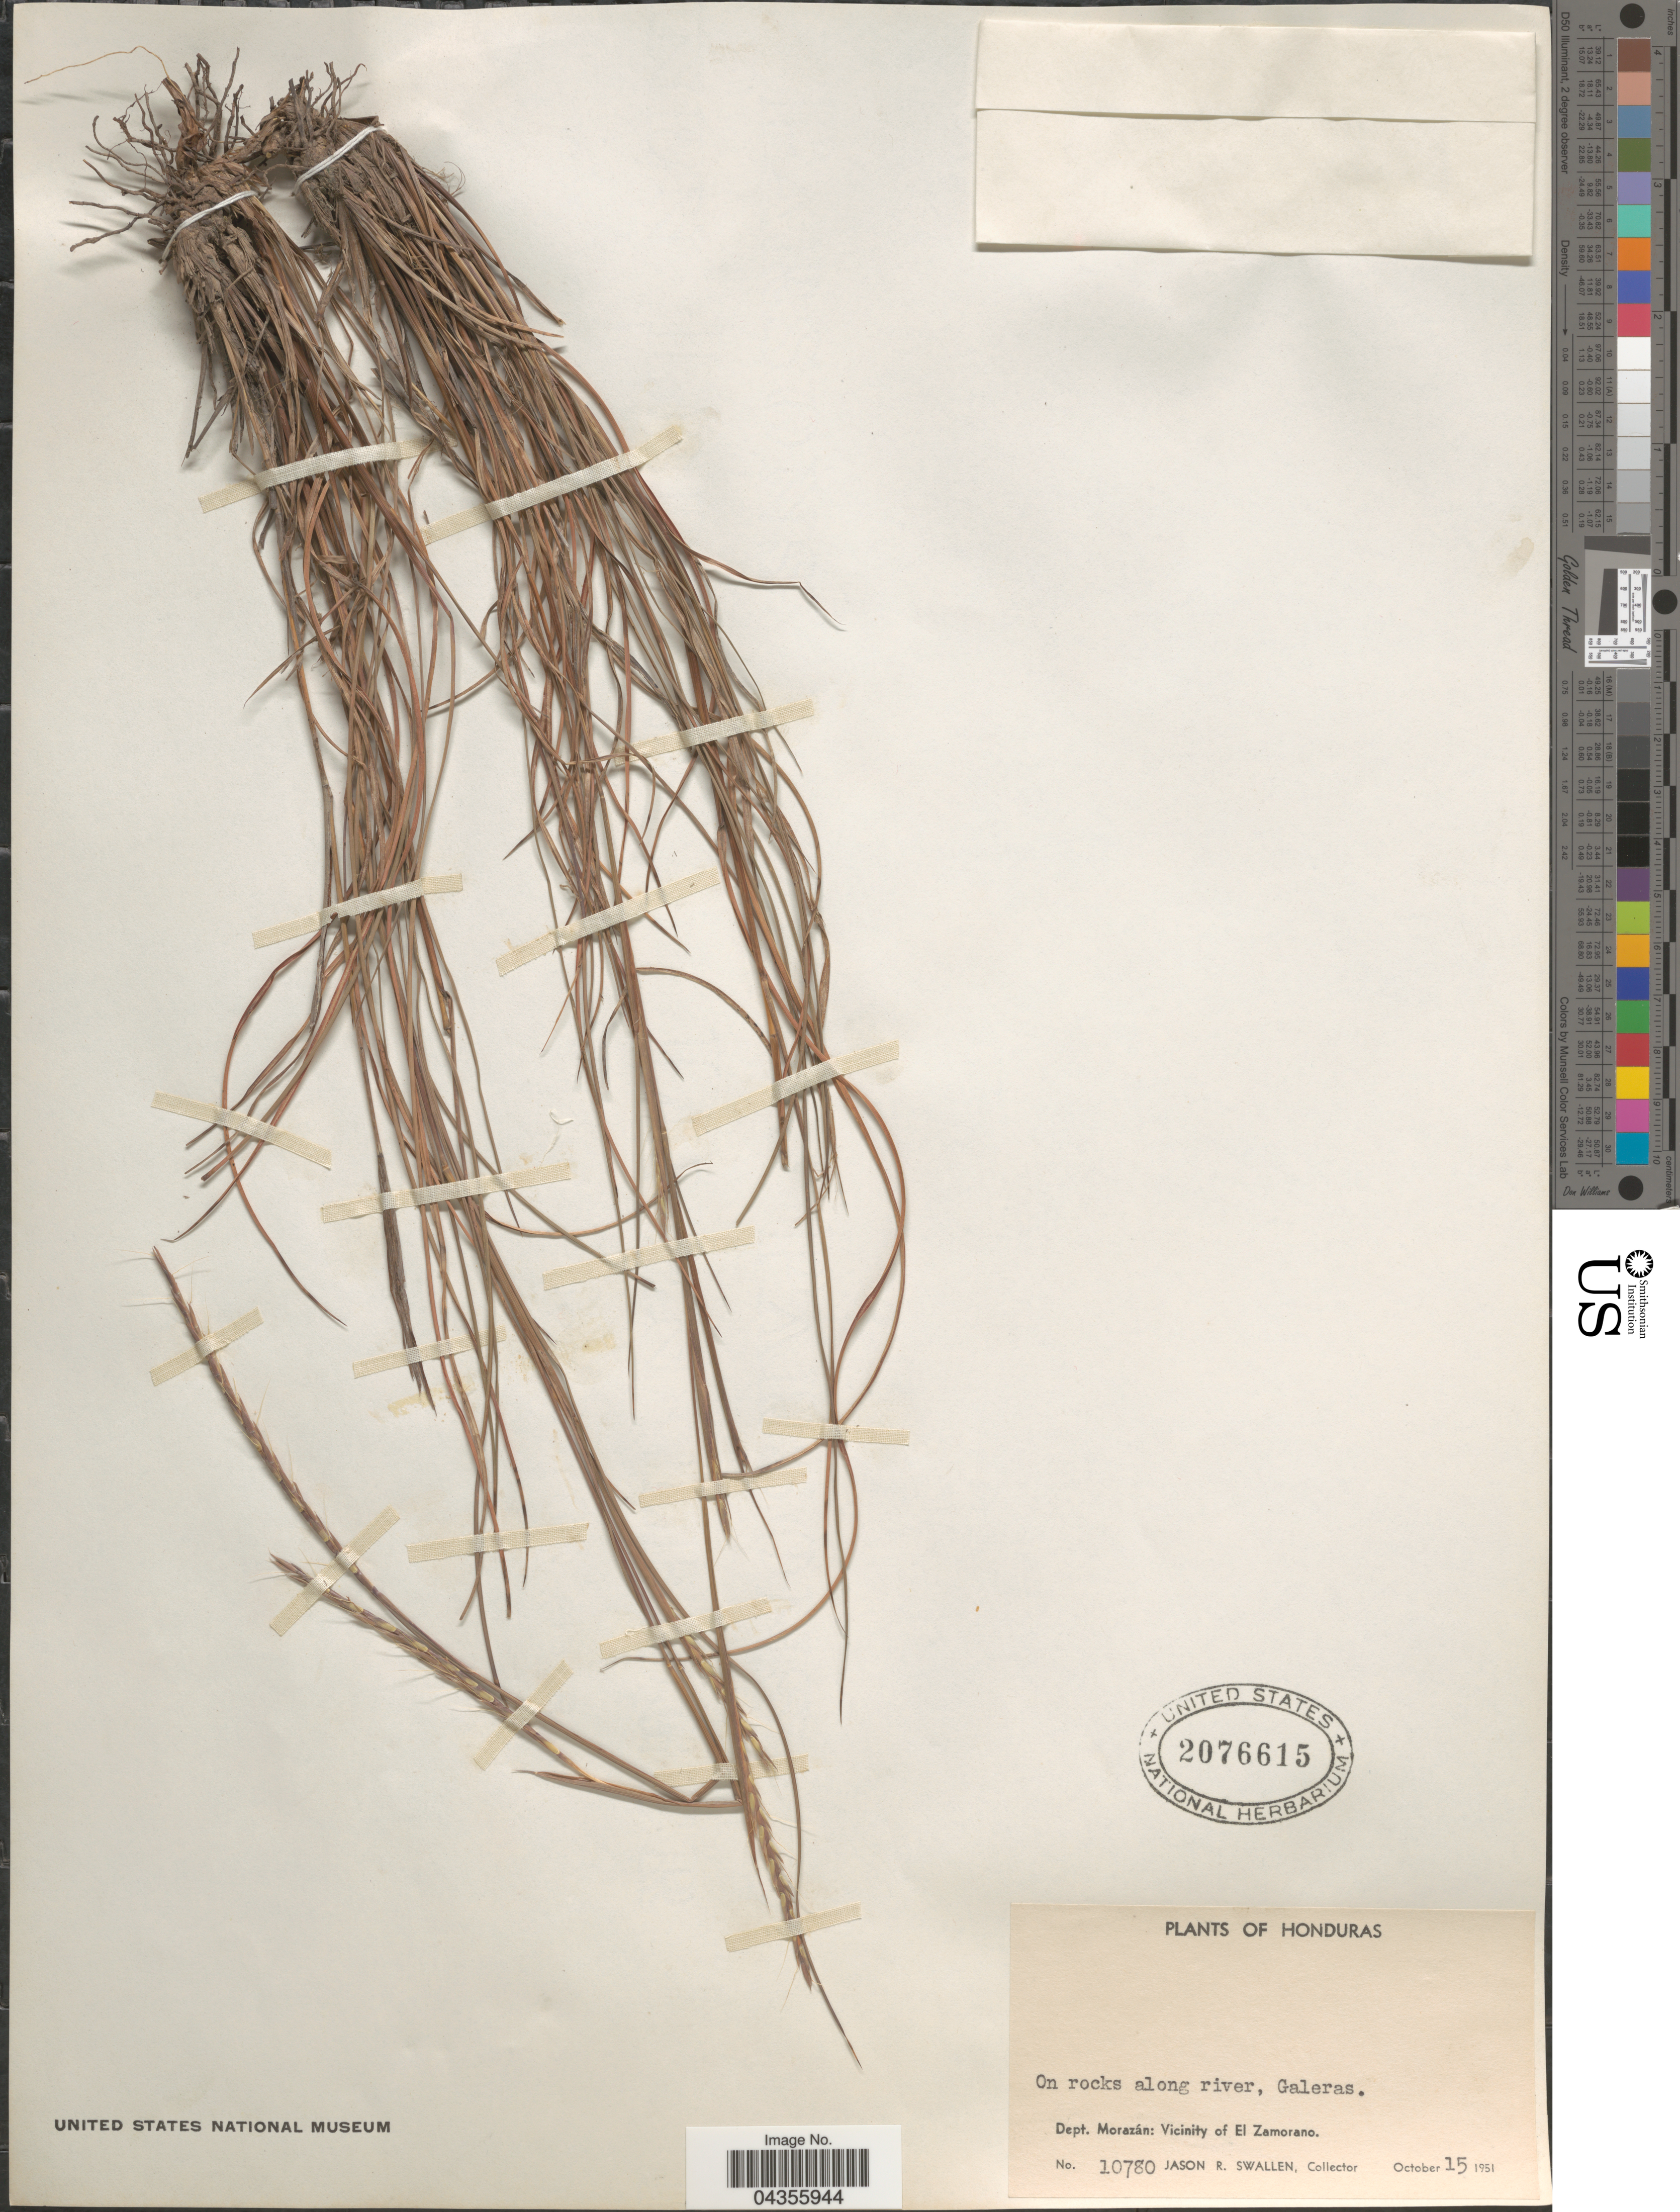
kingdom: Plantae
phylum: Tracheophyta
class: Liliopsida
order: Poales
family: Poaceae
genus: Schizachyrium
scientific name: Schizachyrium tenerum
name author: Nees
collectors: J. R. Swallen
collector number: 10780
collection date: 1951-10-15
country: Honduras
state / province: Fco. Morazán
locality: On rocks along river, Galeras. Dept. Morazán: Vicinity of El Zamorano.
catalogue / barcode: US 2076615